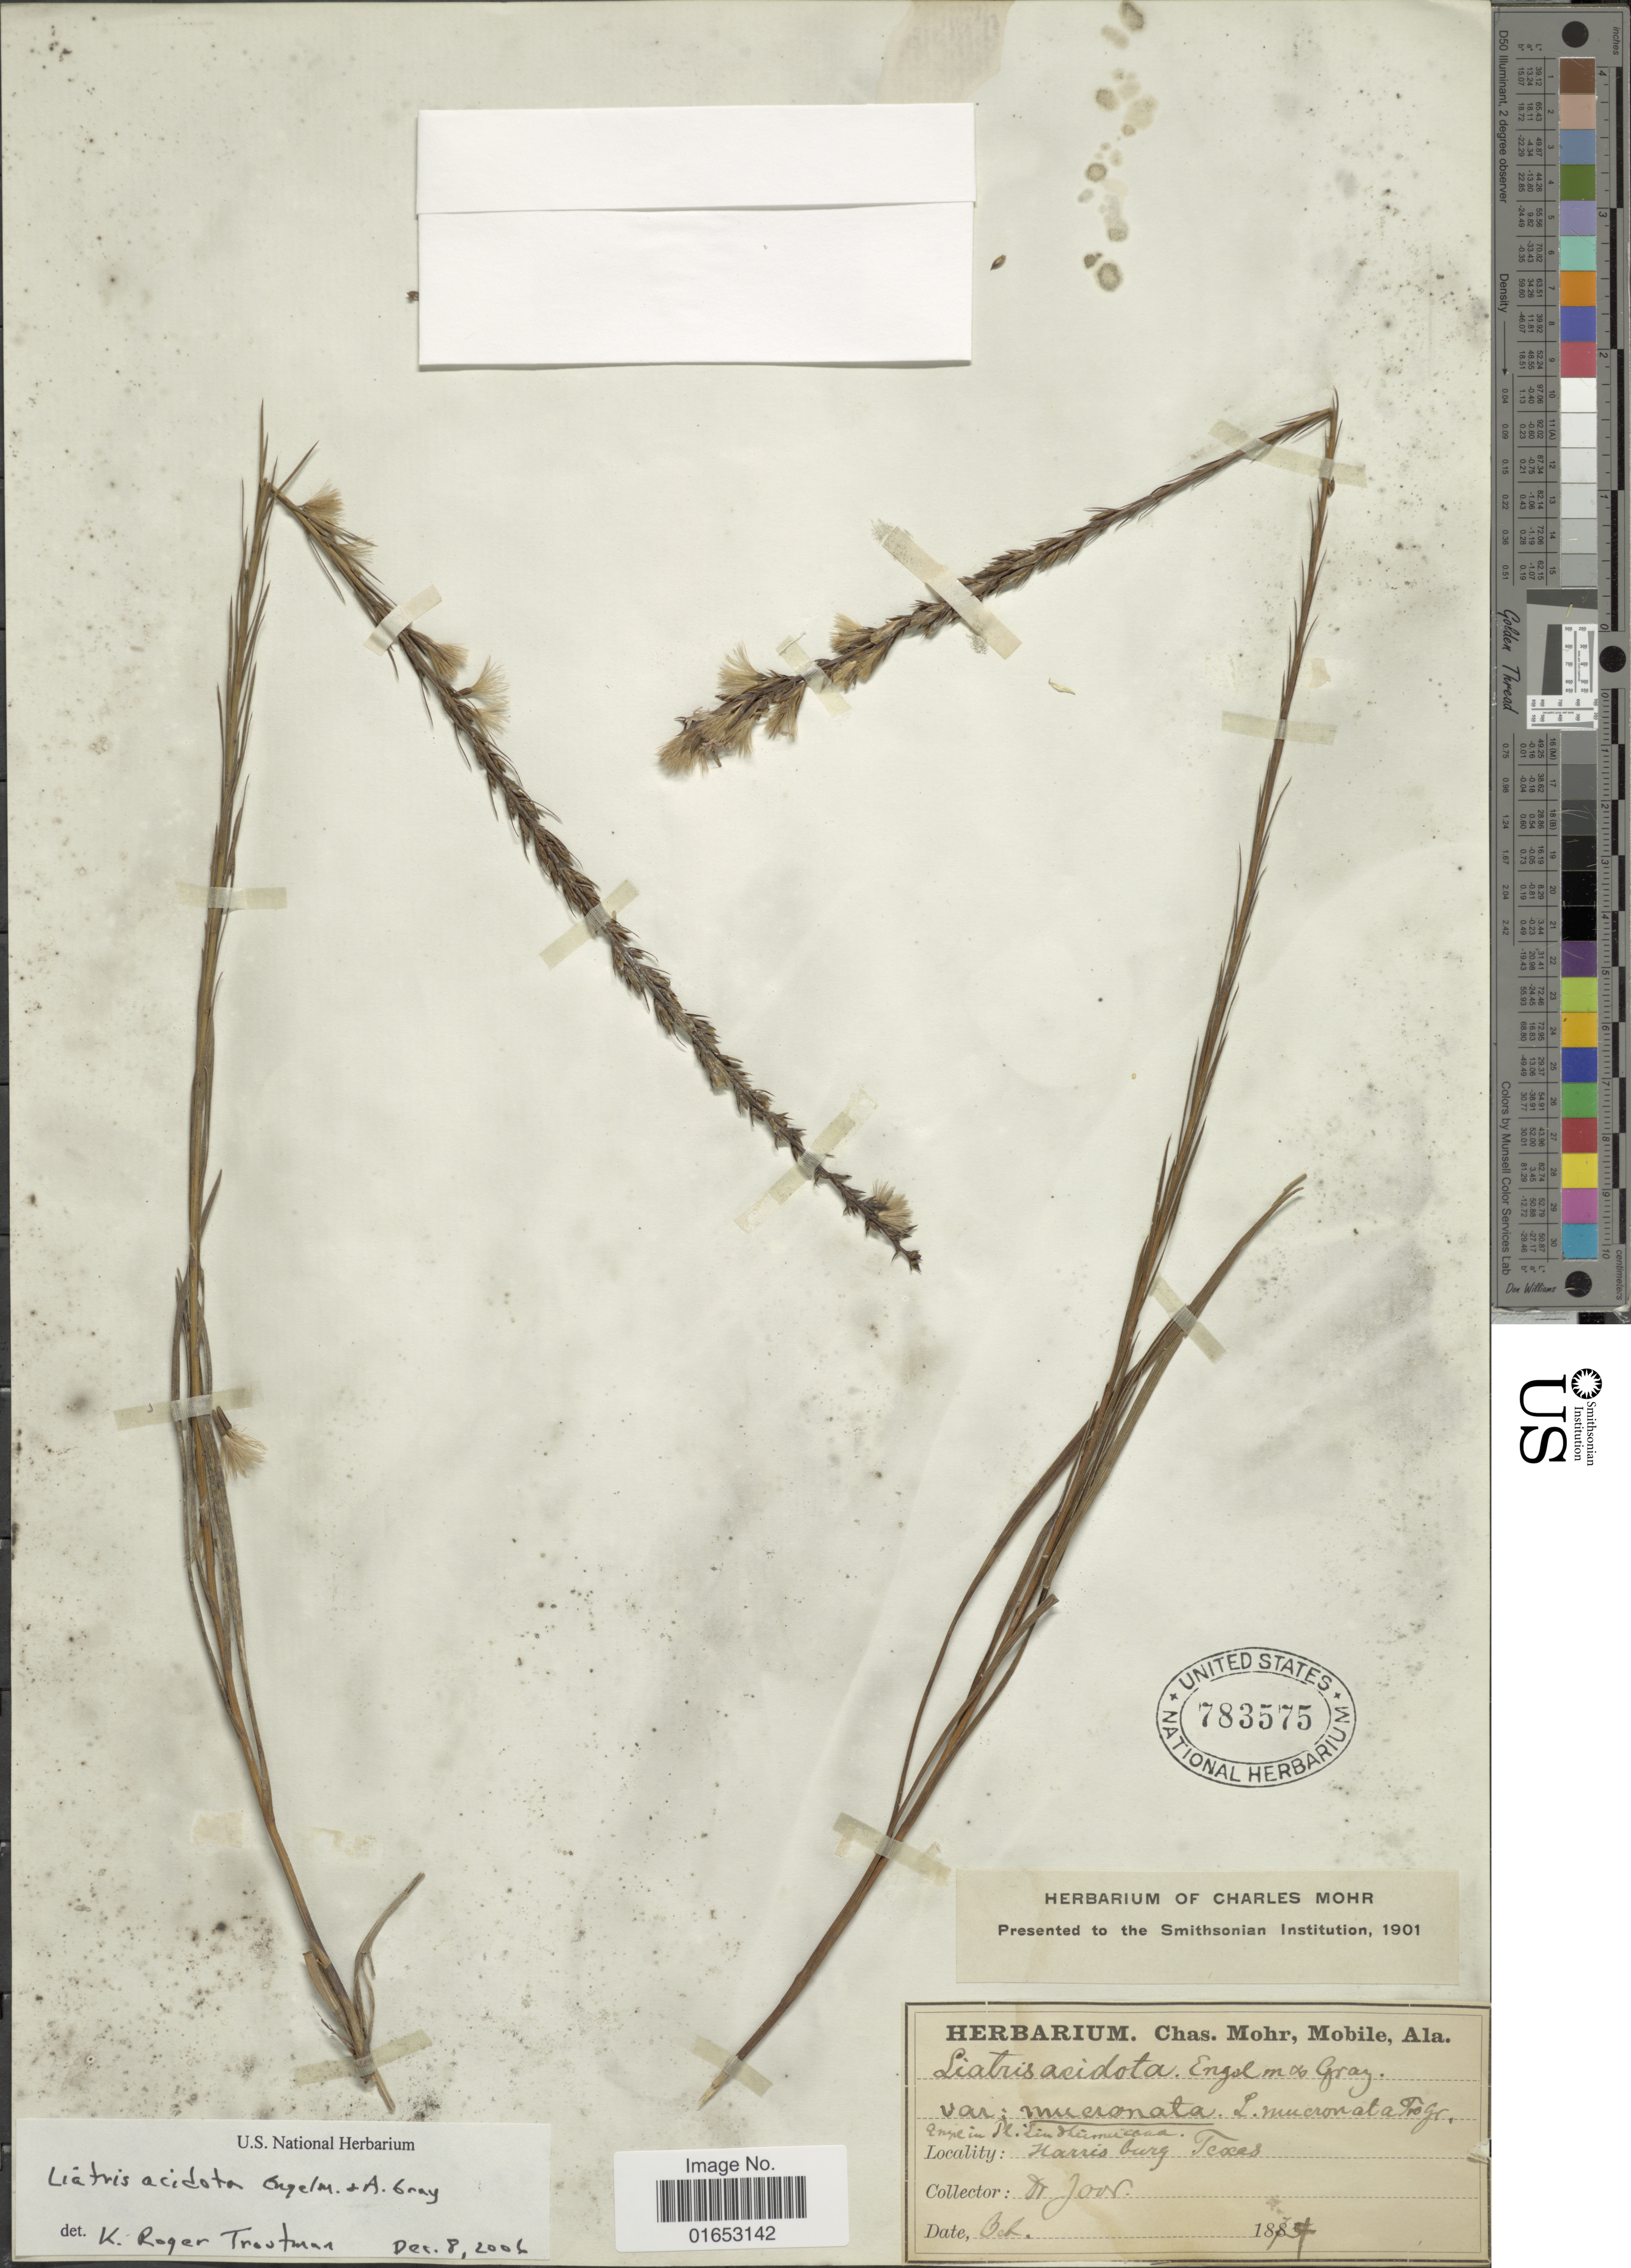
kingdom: Plantae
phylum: Tracheophyta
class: Magnoliopsida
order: Asterales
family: Asteraceae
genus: Liatris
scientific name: Liatris acidota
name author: Engelm. & A. Gray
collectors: -. Joor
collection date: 1874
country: United States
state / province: Texas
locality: Harris burg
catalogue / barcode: US 783575